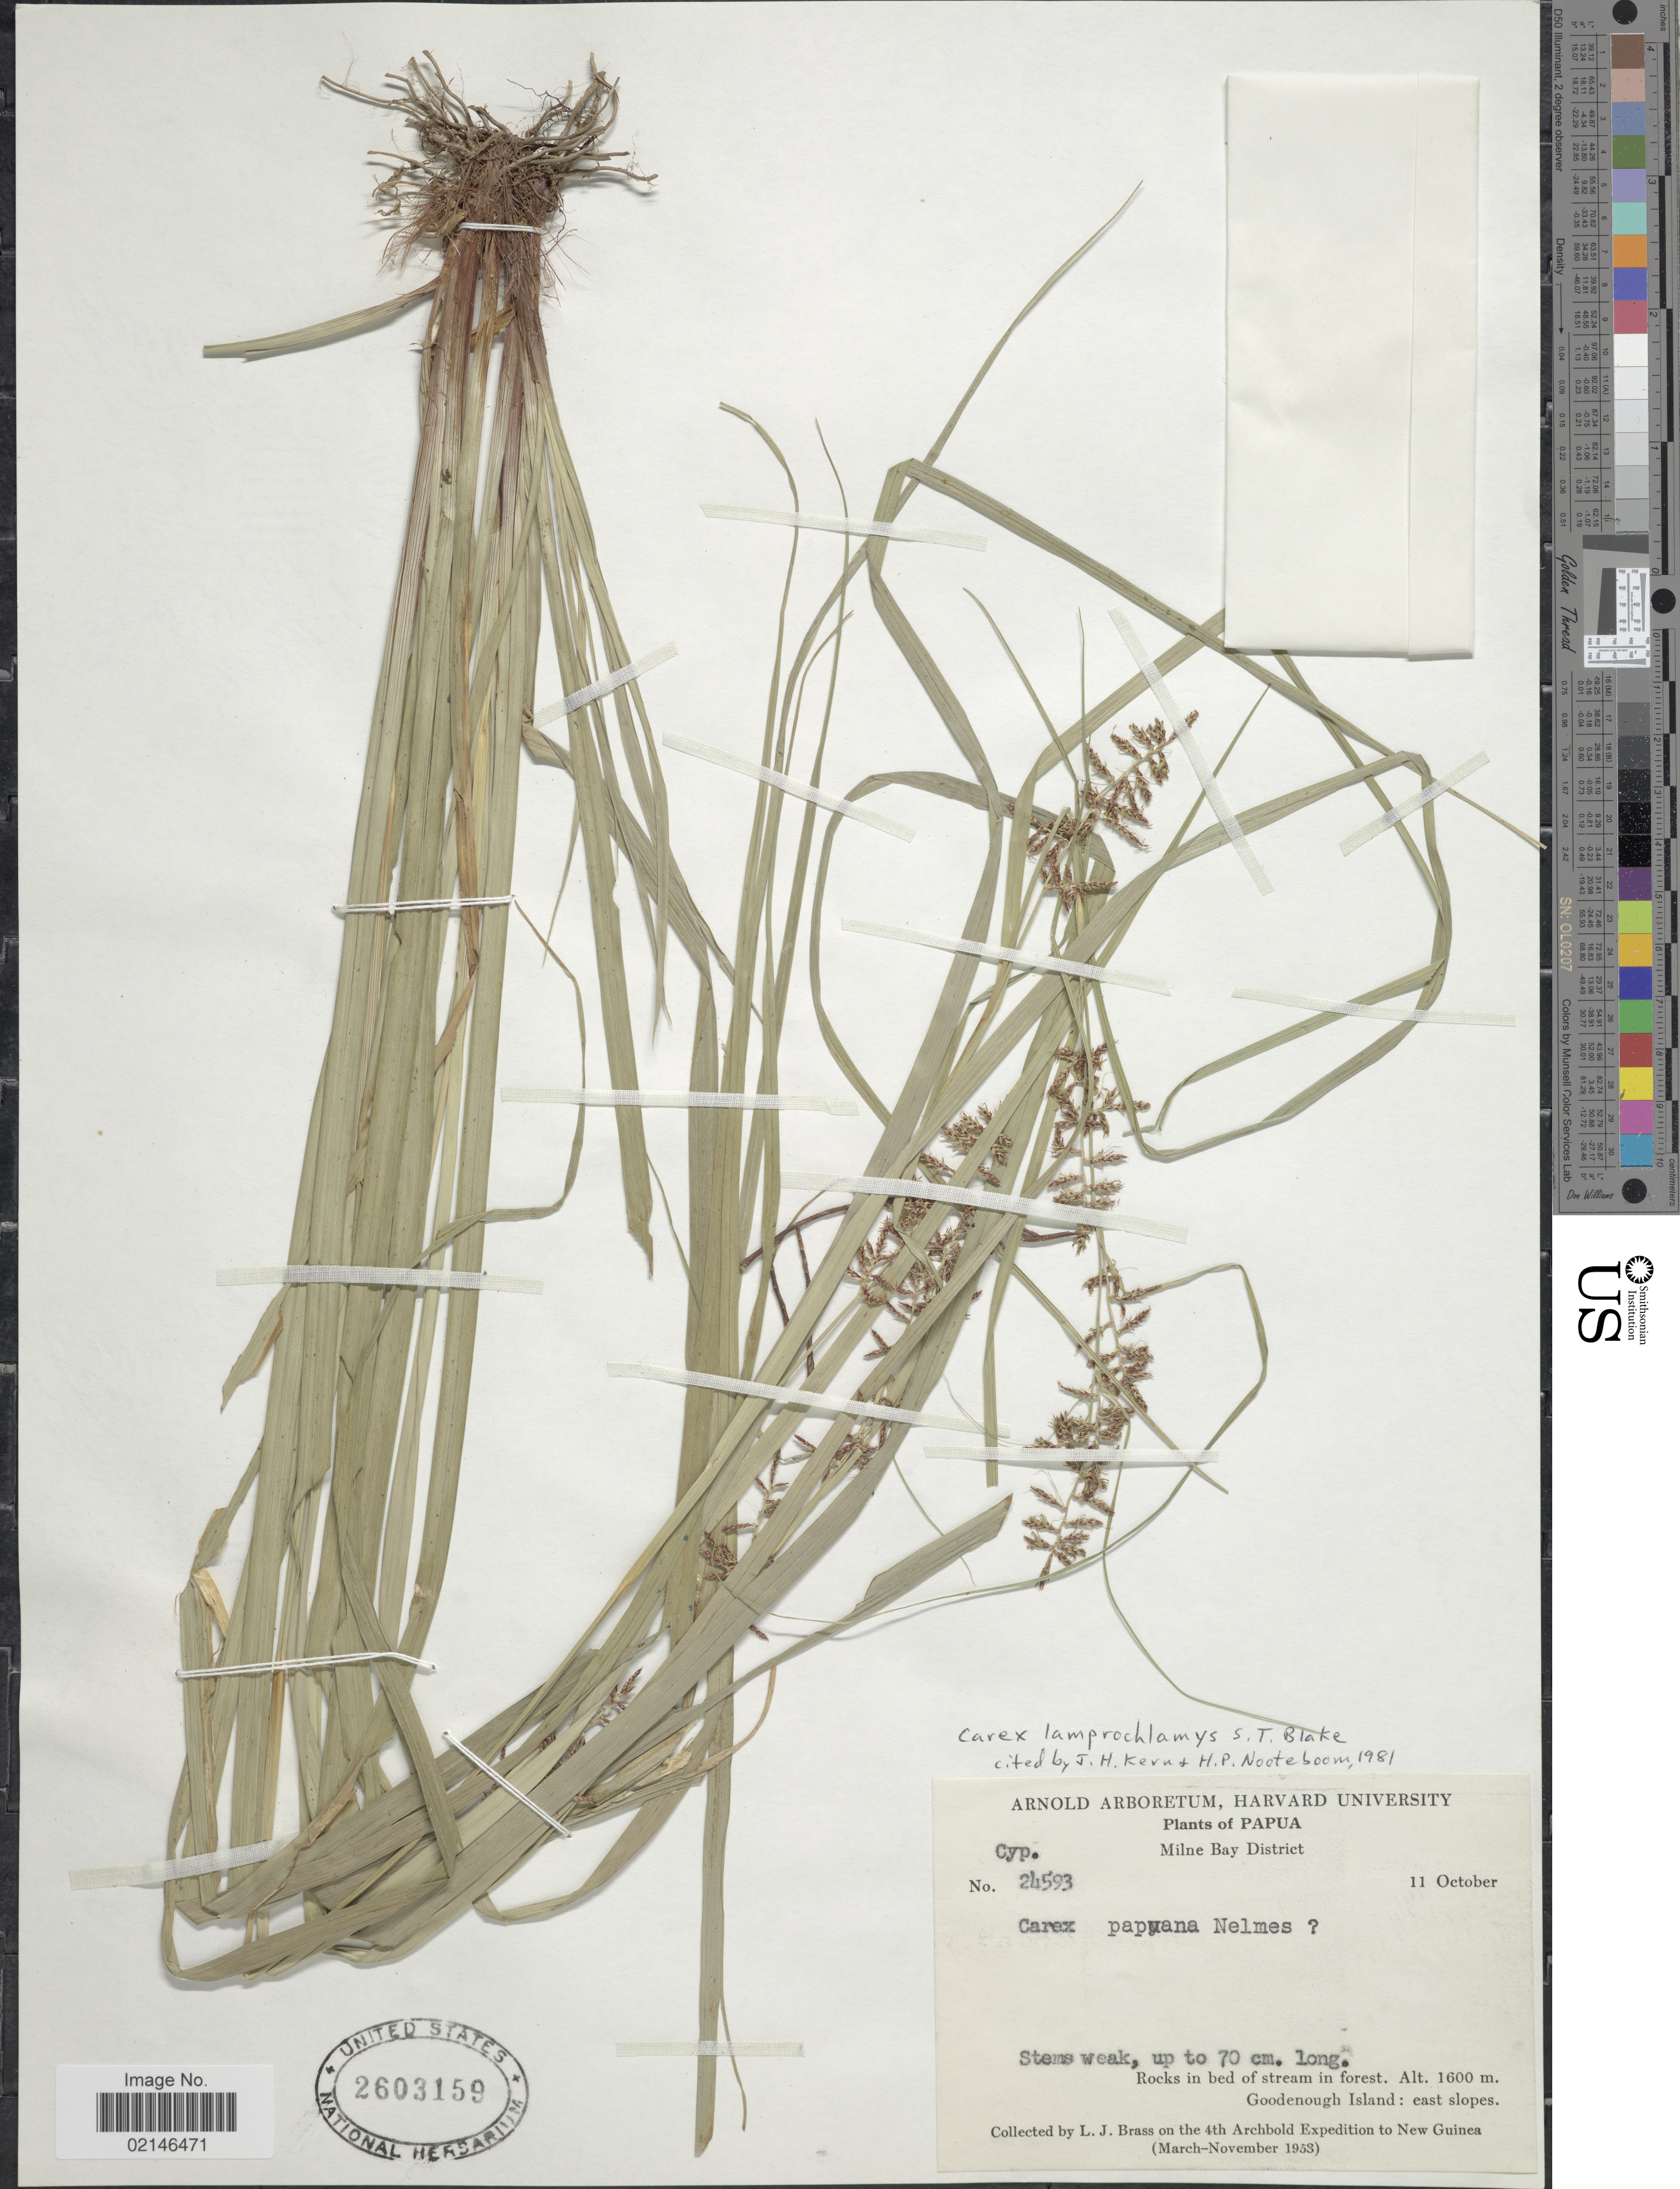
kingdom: Plantae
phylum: Tracheophyta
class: Liliopsida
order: Poales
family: Cyperaceae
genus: Carex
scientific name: Carex lamprochlamys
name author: S.T. Blake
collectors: L. J. Brass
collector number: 24593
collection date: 1953-10-11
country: Papua New Guinea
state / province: Milne Bay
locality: Papua, Goodenough Island: East slopes, New Guinea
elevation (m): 1600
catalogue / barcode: US 2603159